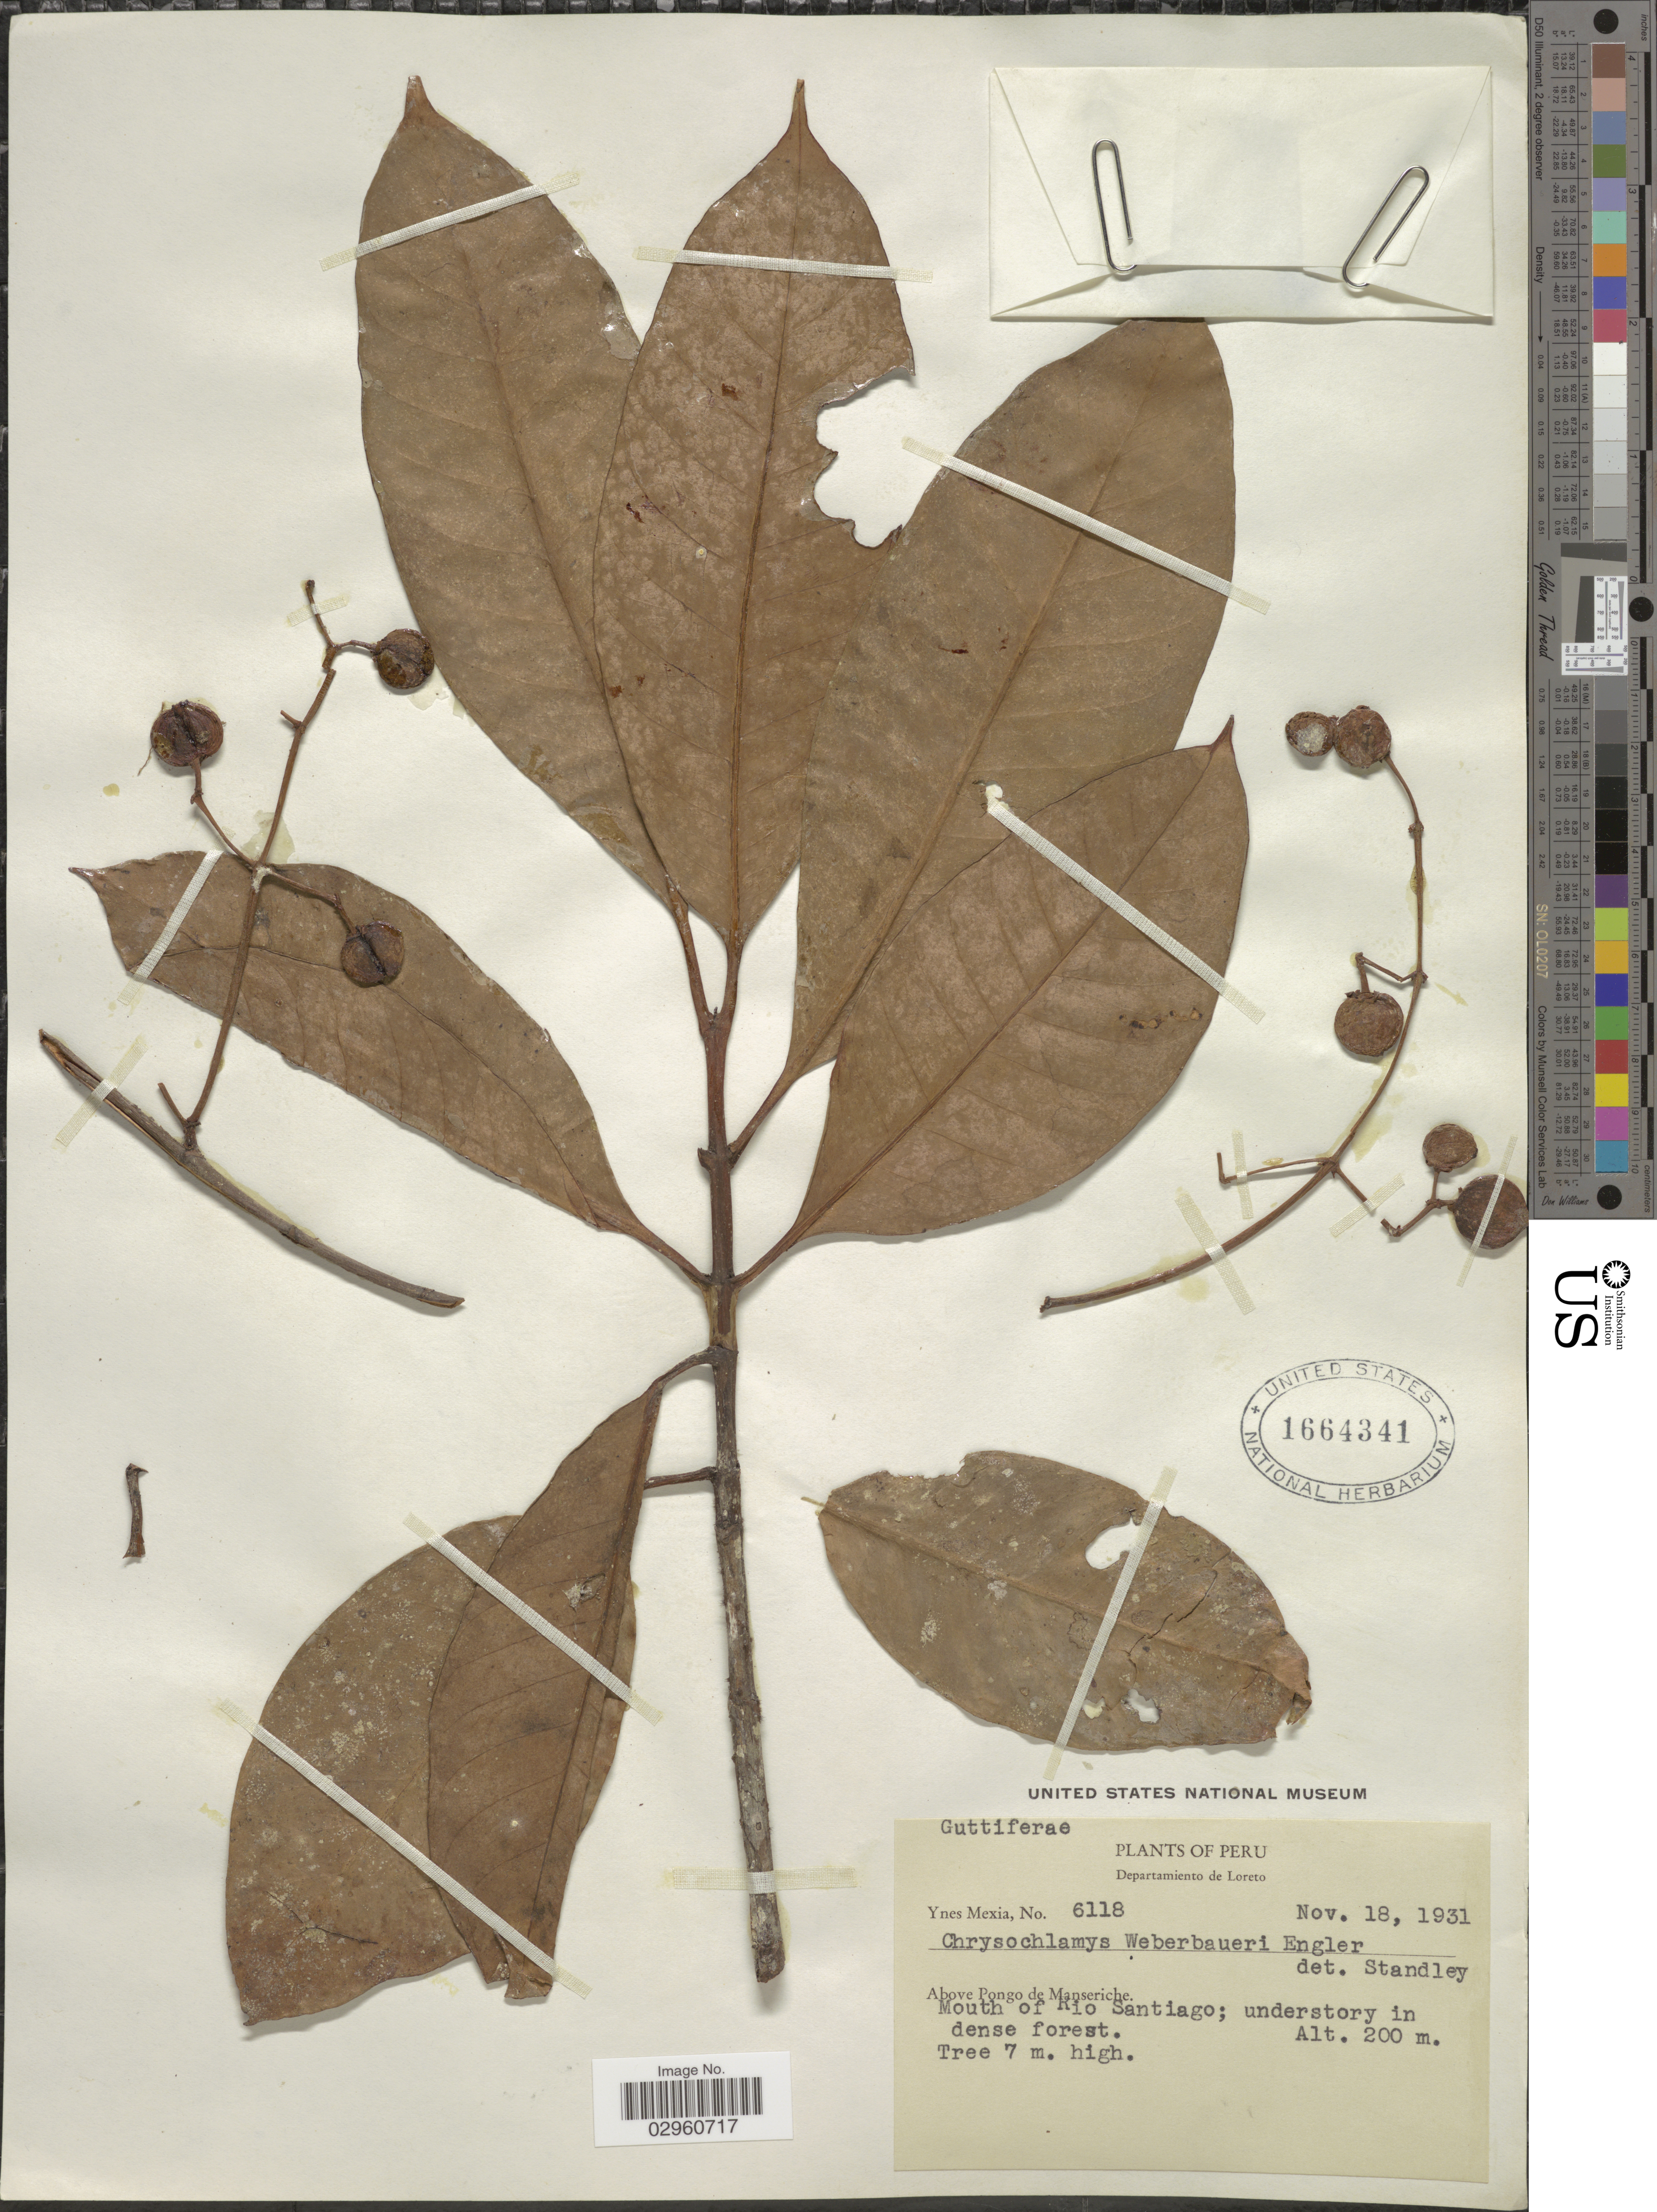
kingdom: Plantae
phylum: Tracheophyta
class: Magnoliopsida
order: Malpighiales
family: Clusiaceae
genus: Chrysochlamys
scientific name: Chrysochlamys weberbaueri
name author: Engl.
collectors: Y. Mexia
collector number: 6118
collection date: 1931-11-18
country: Peru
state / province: Loreto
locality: Departamento de Loreto. Above Pongo de Manseriche. Mouth of Rio Santiago.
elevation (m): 200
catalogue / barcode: US 1664341